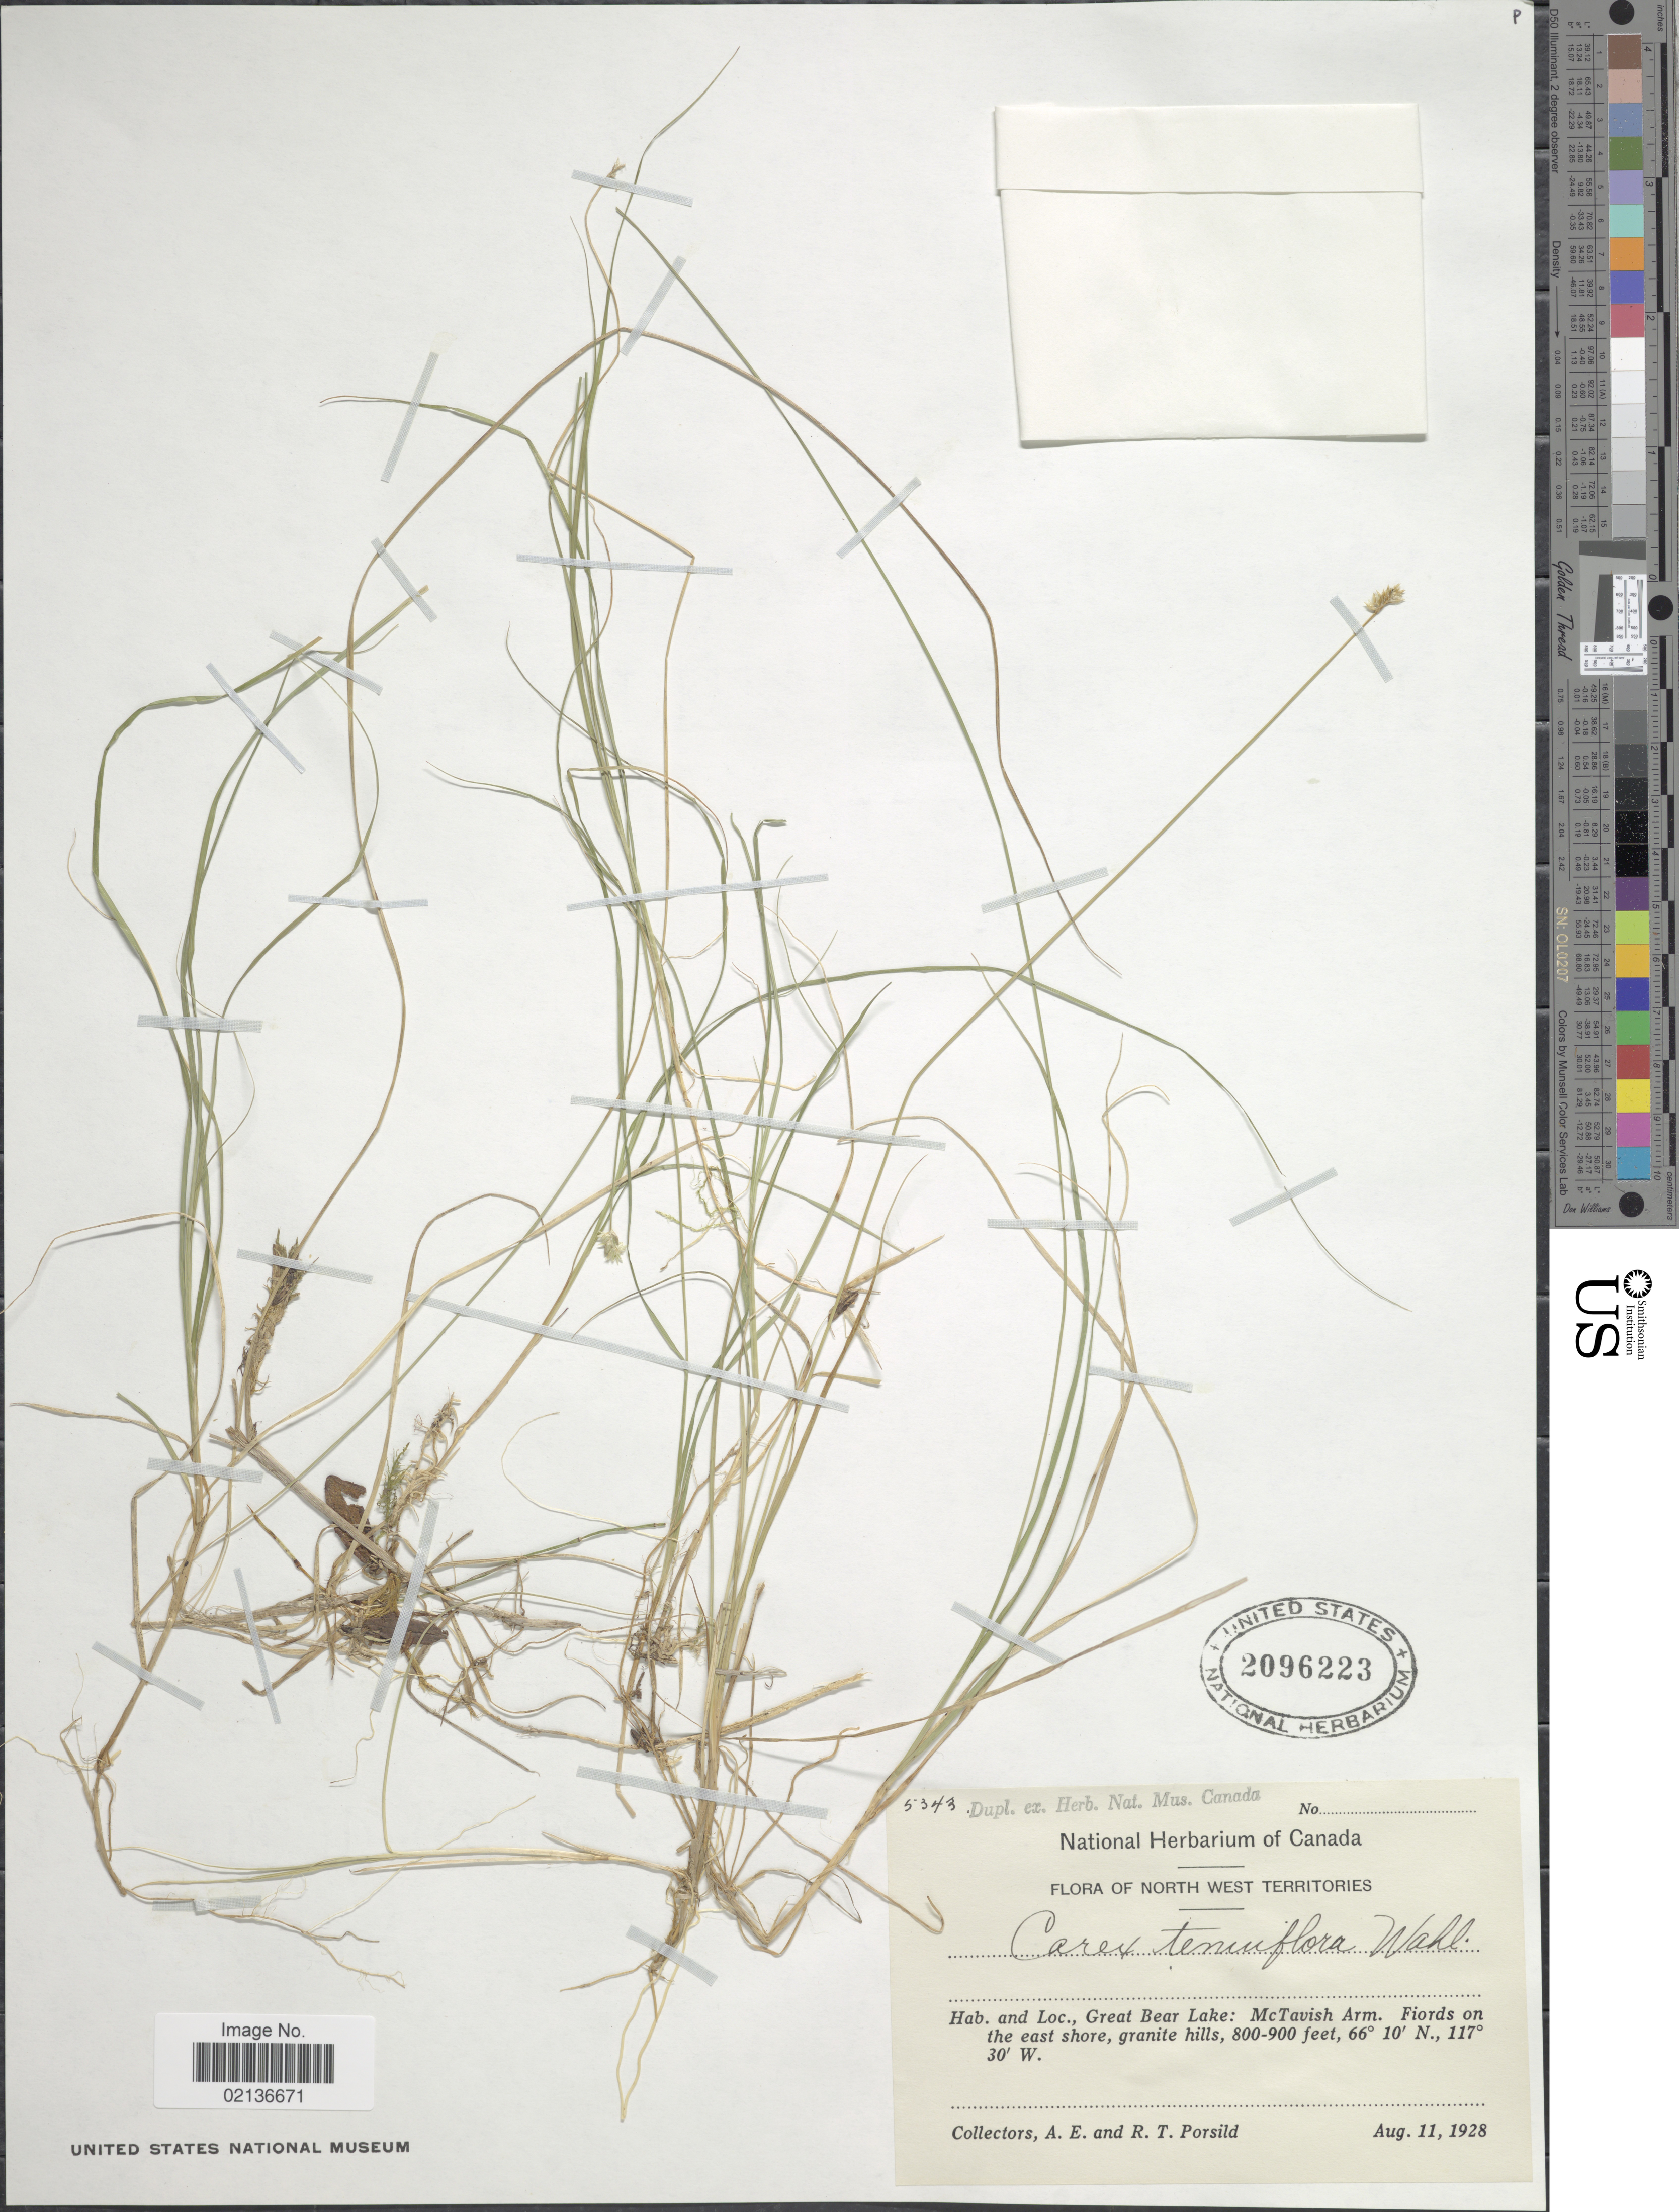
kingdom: Plantae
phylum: Tracheophyta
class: Liliopsida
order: Poales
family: Cyperaceae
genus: Carex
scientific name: Carex tenuiflora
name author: Wahlenb.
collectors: A. E. Porsild & R. T. Porsild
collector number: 5343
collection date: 1928-08-11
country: Canada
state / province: Northwest Territories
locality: Great Bear Lake: McTavish Arm, Fiords on the east shore, granite hills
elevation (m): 244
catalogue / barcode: US 2096223